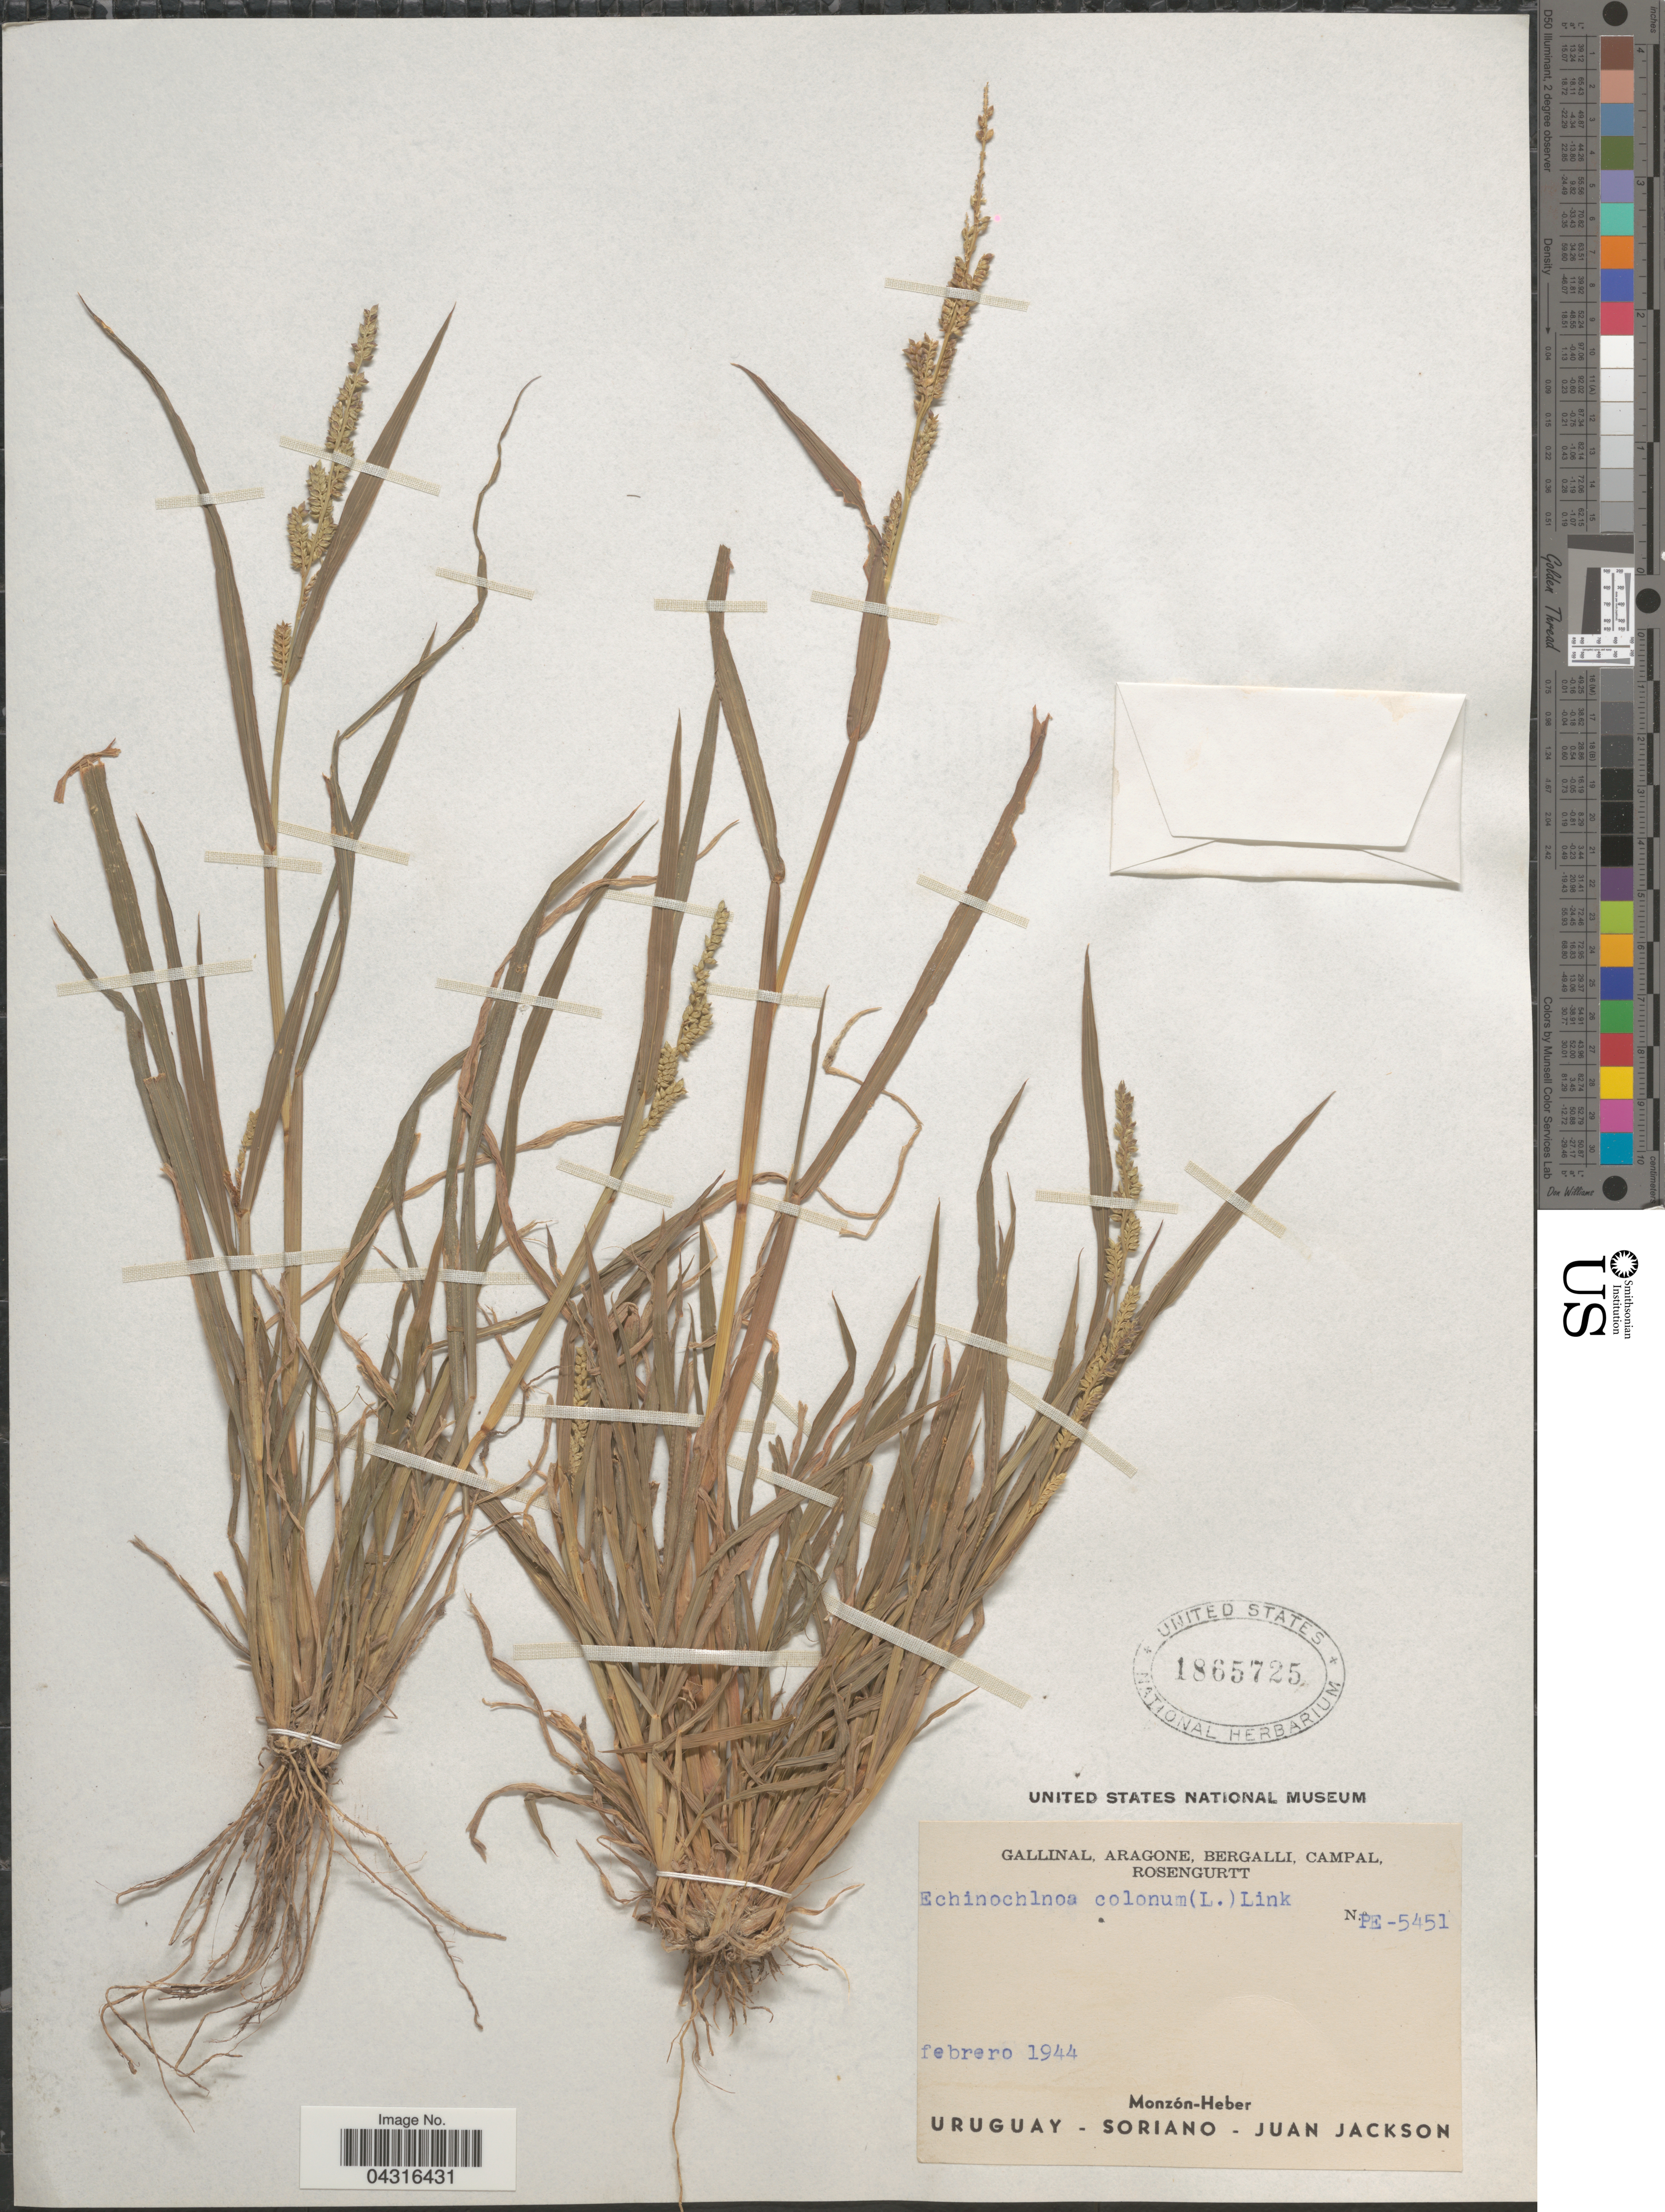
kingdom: Plantae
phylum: Tracheophyta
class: Liliopsida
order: Poales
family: Poaceae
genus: Echinochloa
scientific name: Echinochloa colona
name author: (L.) Link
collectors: -. Gallinal, -- Aragone, -- Bergalli, -- Campal & Rosengurtt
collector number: PE-5451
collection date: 1944-02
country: Uruguay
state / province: Soriano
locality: Monzón-Heber. Juan Jackson.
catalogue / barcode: US 1865725